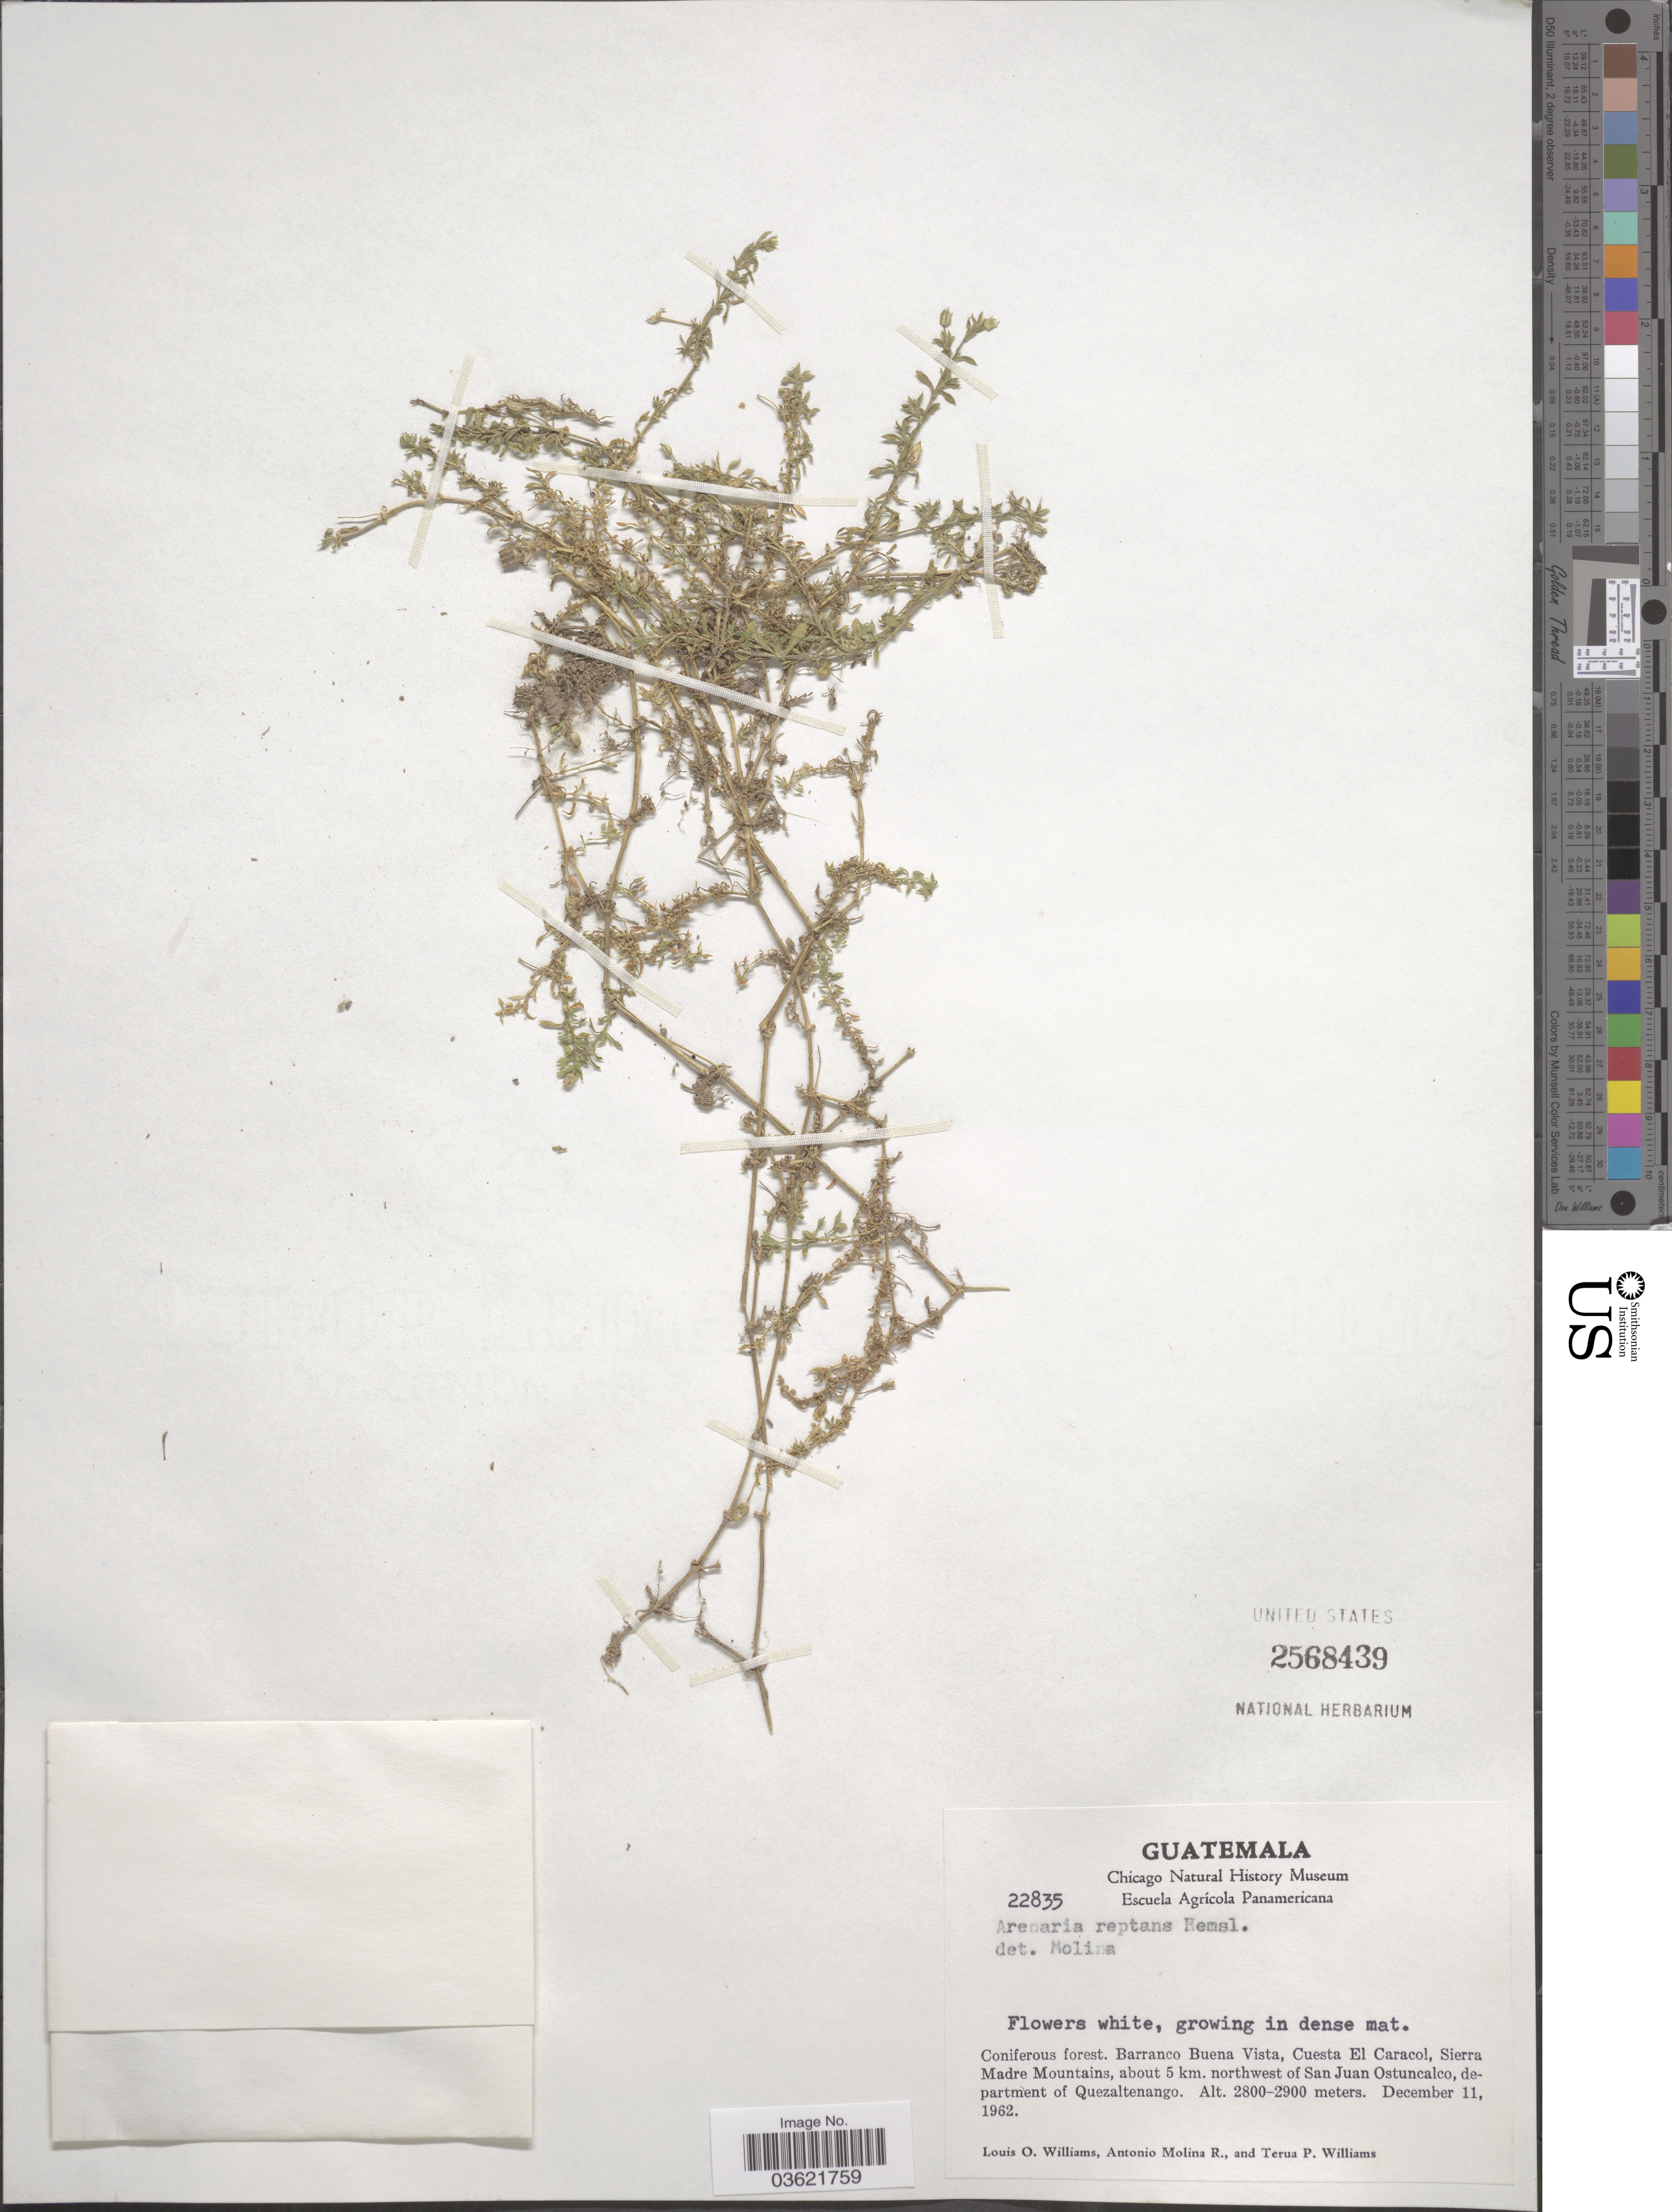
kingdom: Plantae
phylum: Tracheophyta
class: Magnoliopsida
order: Caryophyllales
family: Caryophyllaceae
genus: Arenaria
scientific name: Arenaria reptans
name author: Hemsl.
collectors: L. O. Williams, A. Molina R. & T. Williams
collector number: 22835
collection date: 1962-12-11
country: Guatemala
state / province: Quetzaltenango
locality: Barranco Buena Vista, Cuesta El Caracol, Sierra Madre Moutnains, about 5 km. northwest of San Juan Ostuncalco, department of Quezaltenango.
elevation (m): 2800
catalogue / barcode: US 2568439